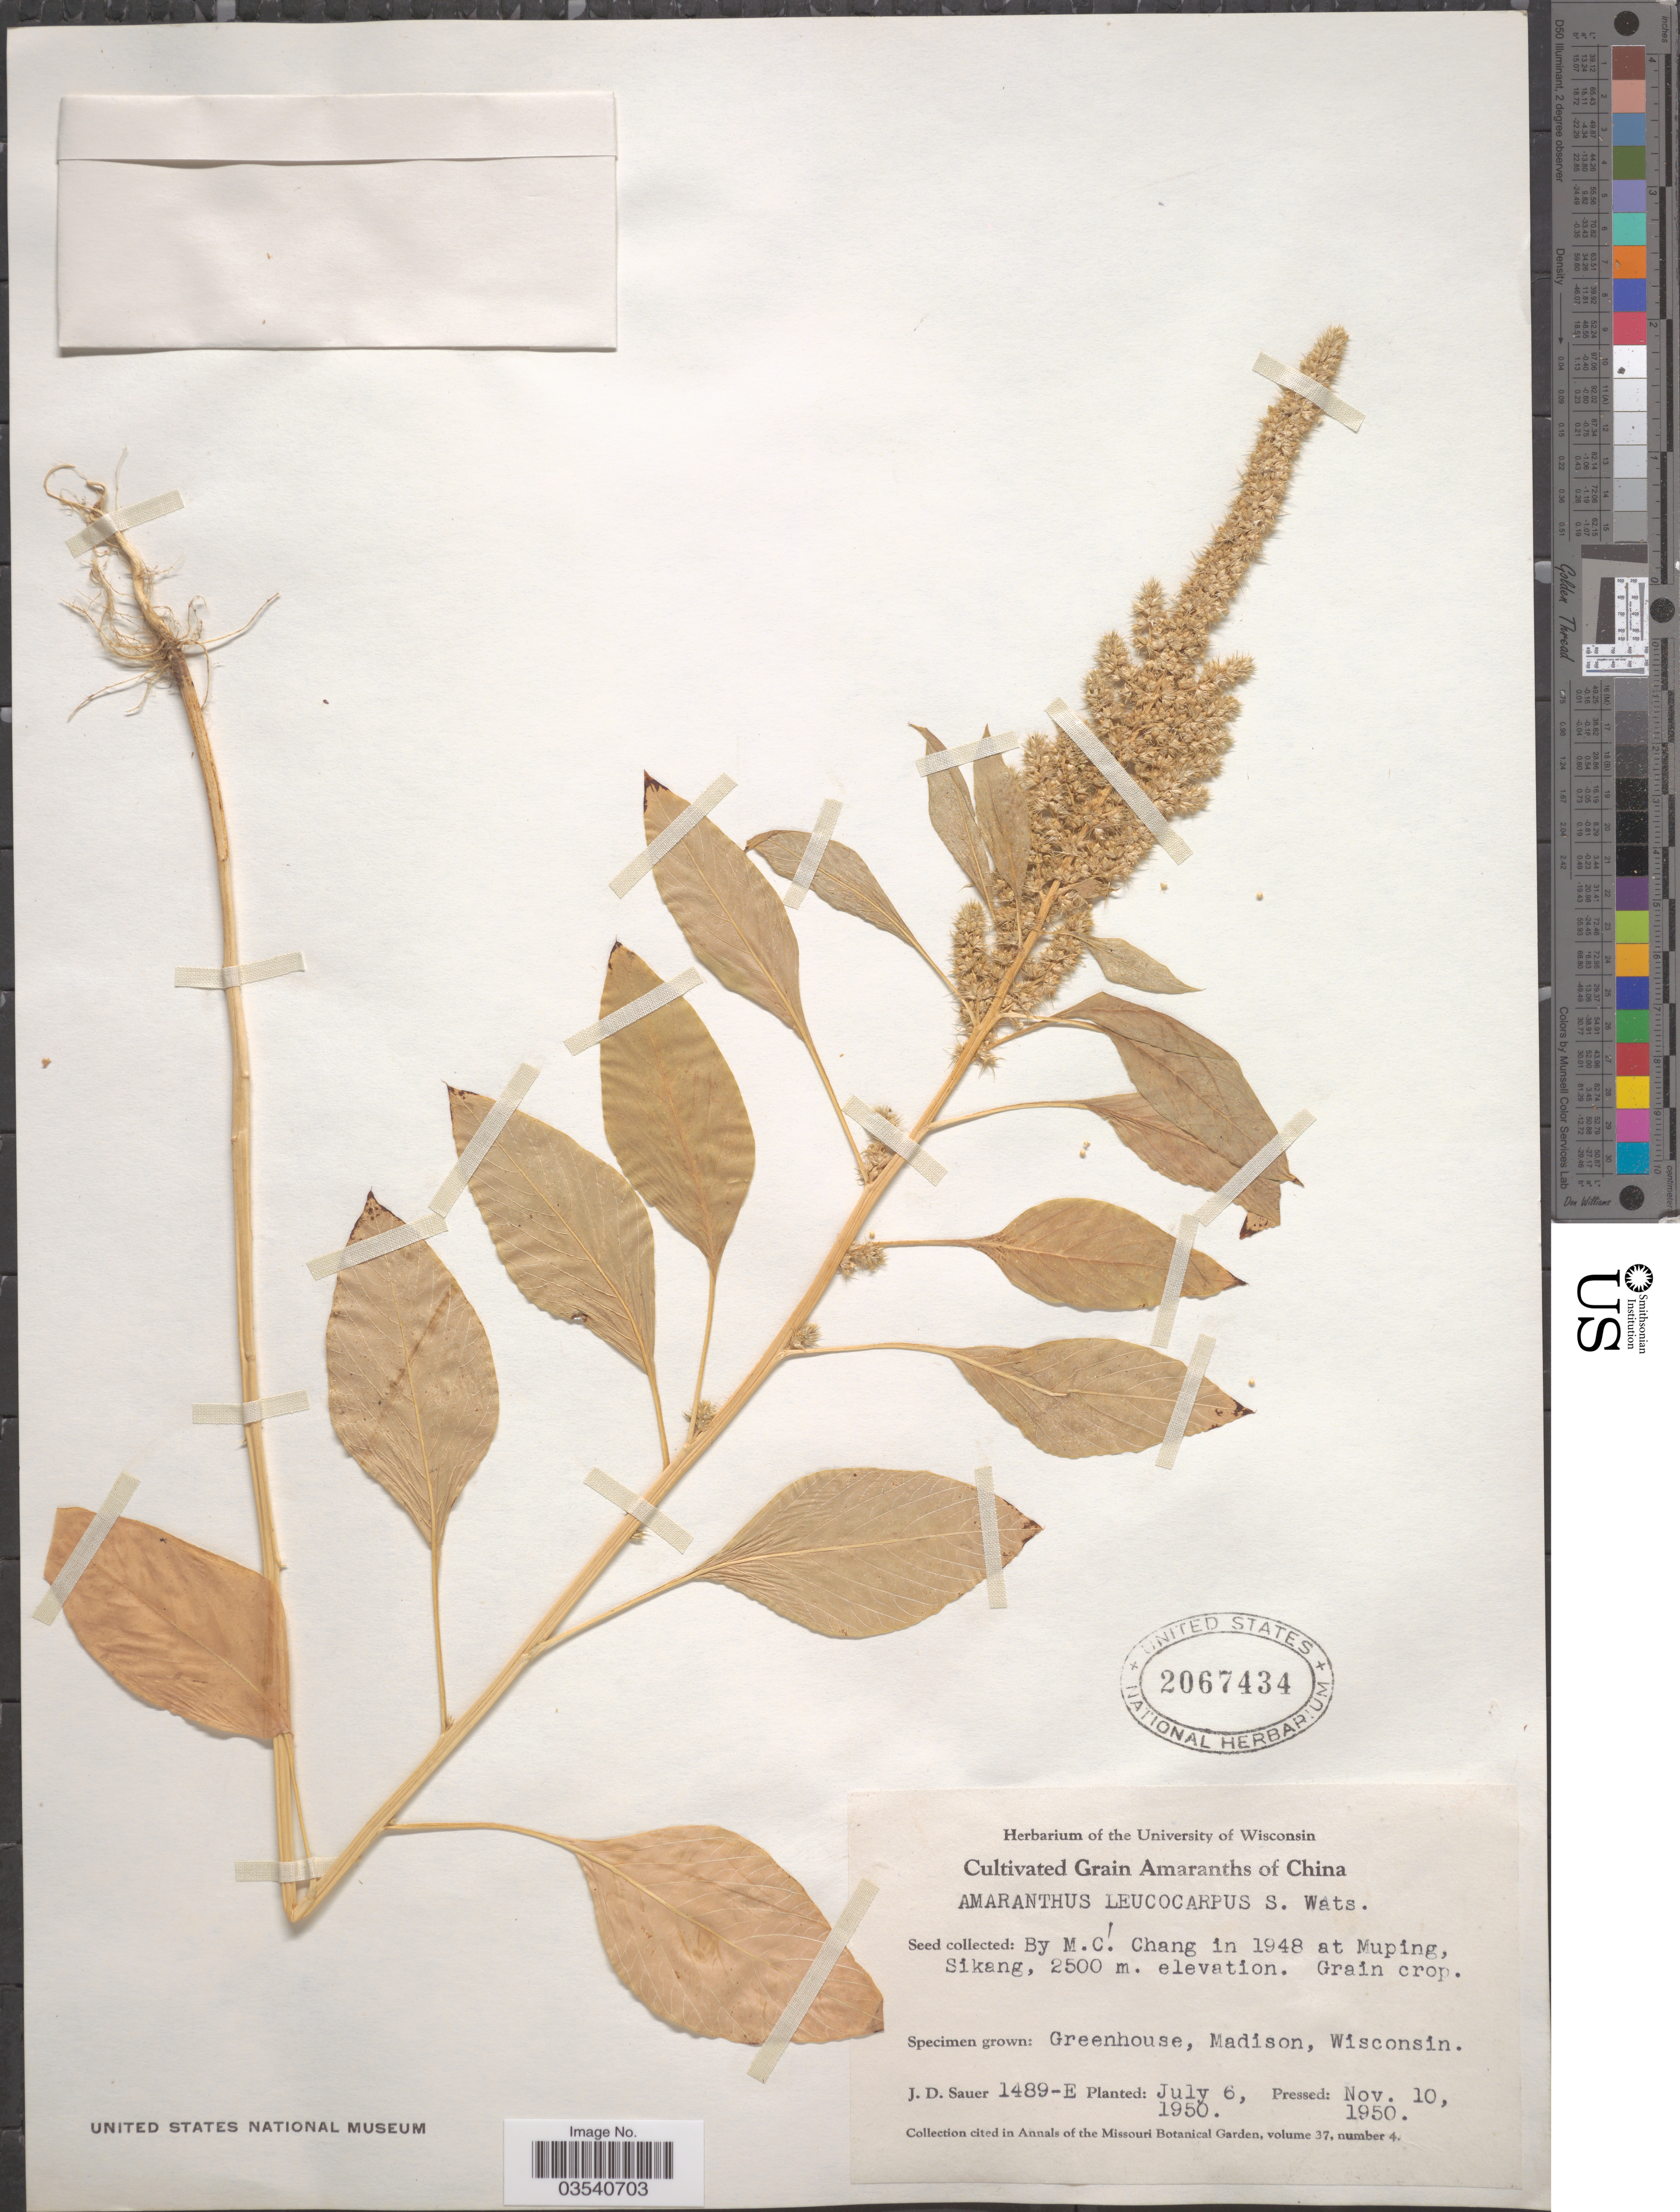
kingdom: Plantae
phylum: Tracheophyta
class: Magnoliopsida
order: Caryophyllales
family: Amaranthaceae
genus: Amaranthus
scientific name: Amaranthus leucocarpus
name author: S. Watson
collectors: J. D. Sauer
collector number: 1489-E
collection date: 1950-07-06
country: United States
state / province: Wisconsin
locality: Greenhouse, Madison.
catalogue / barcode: US 2067434